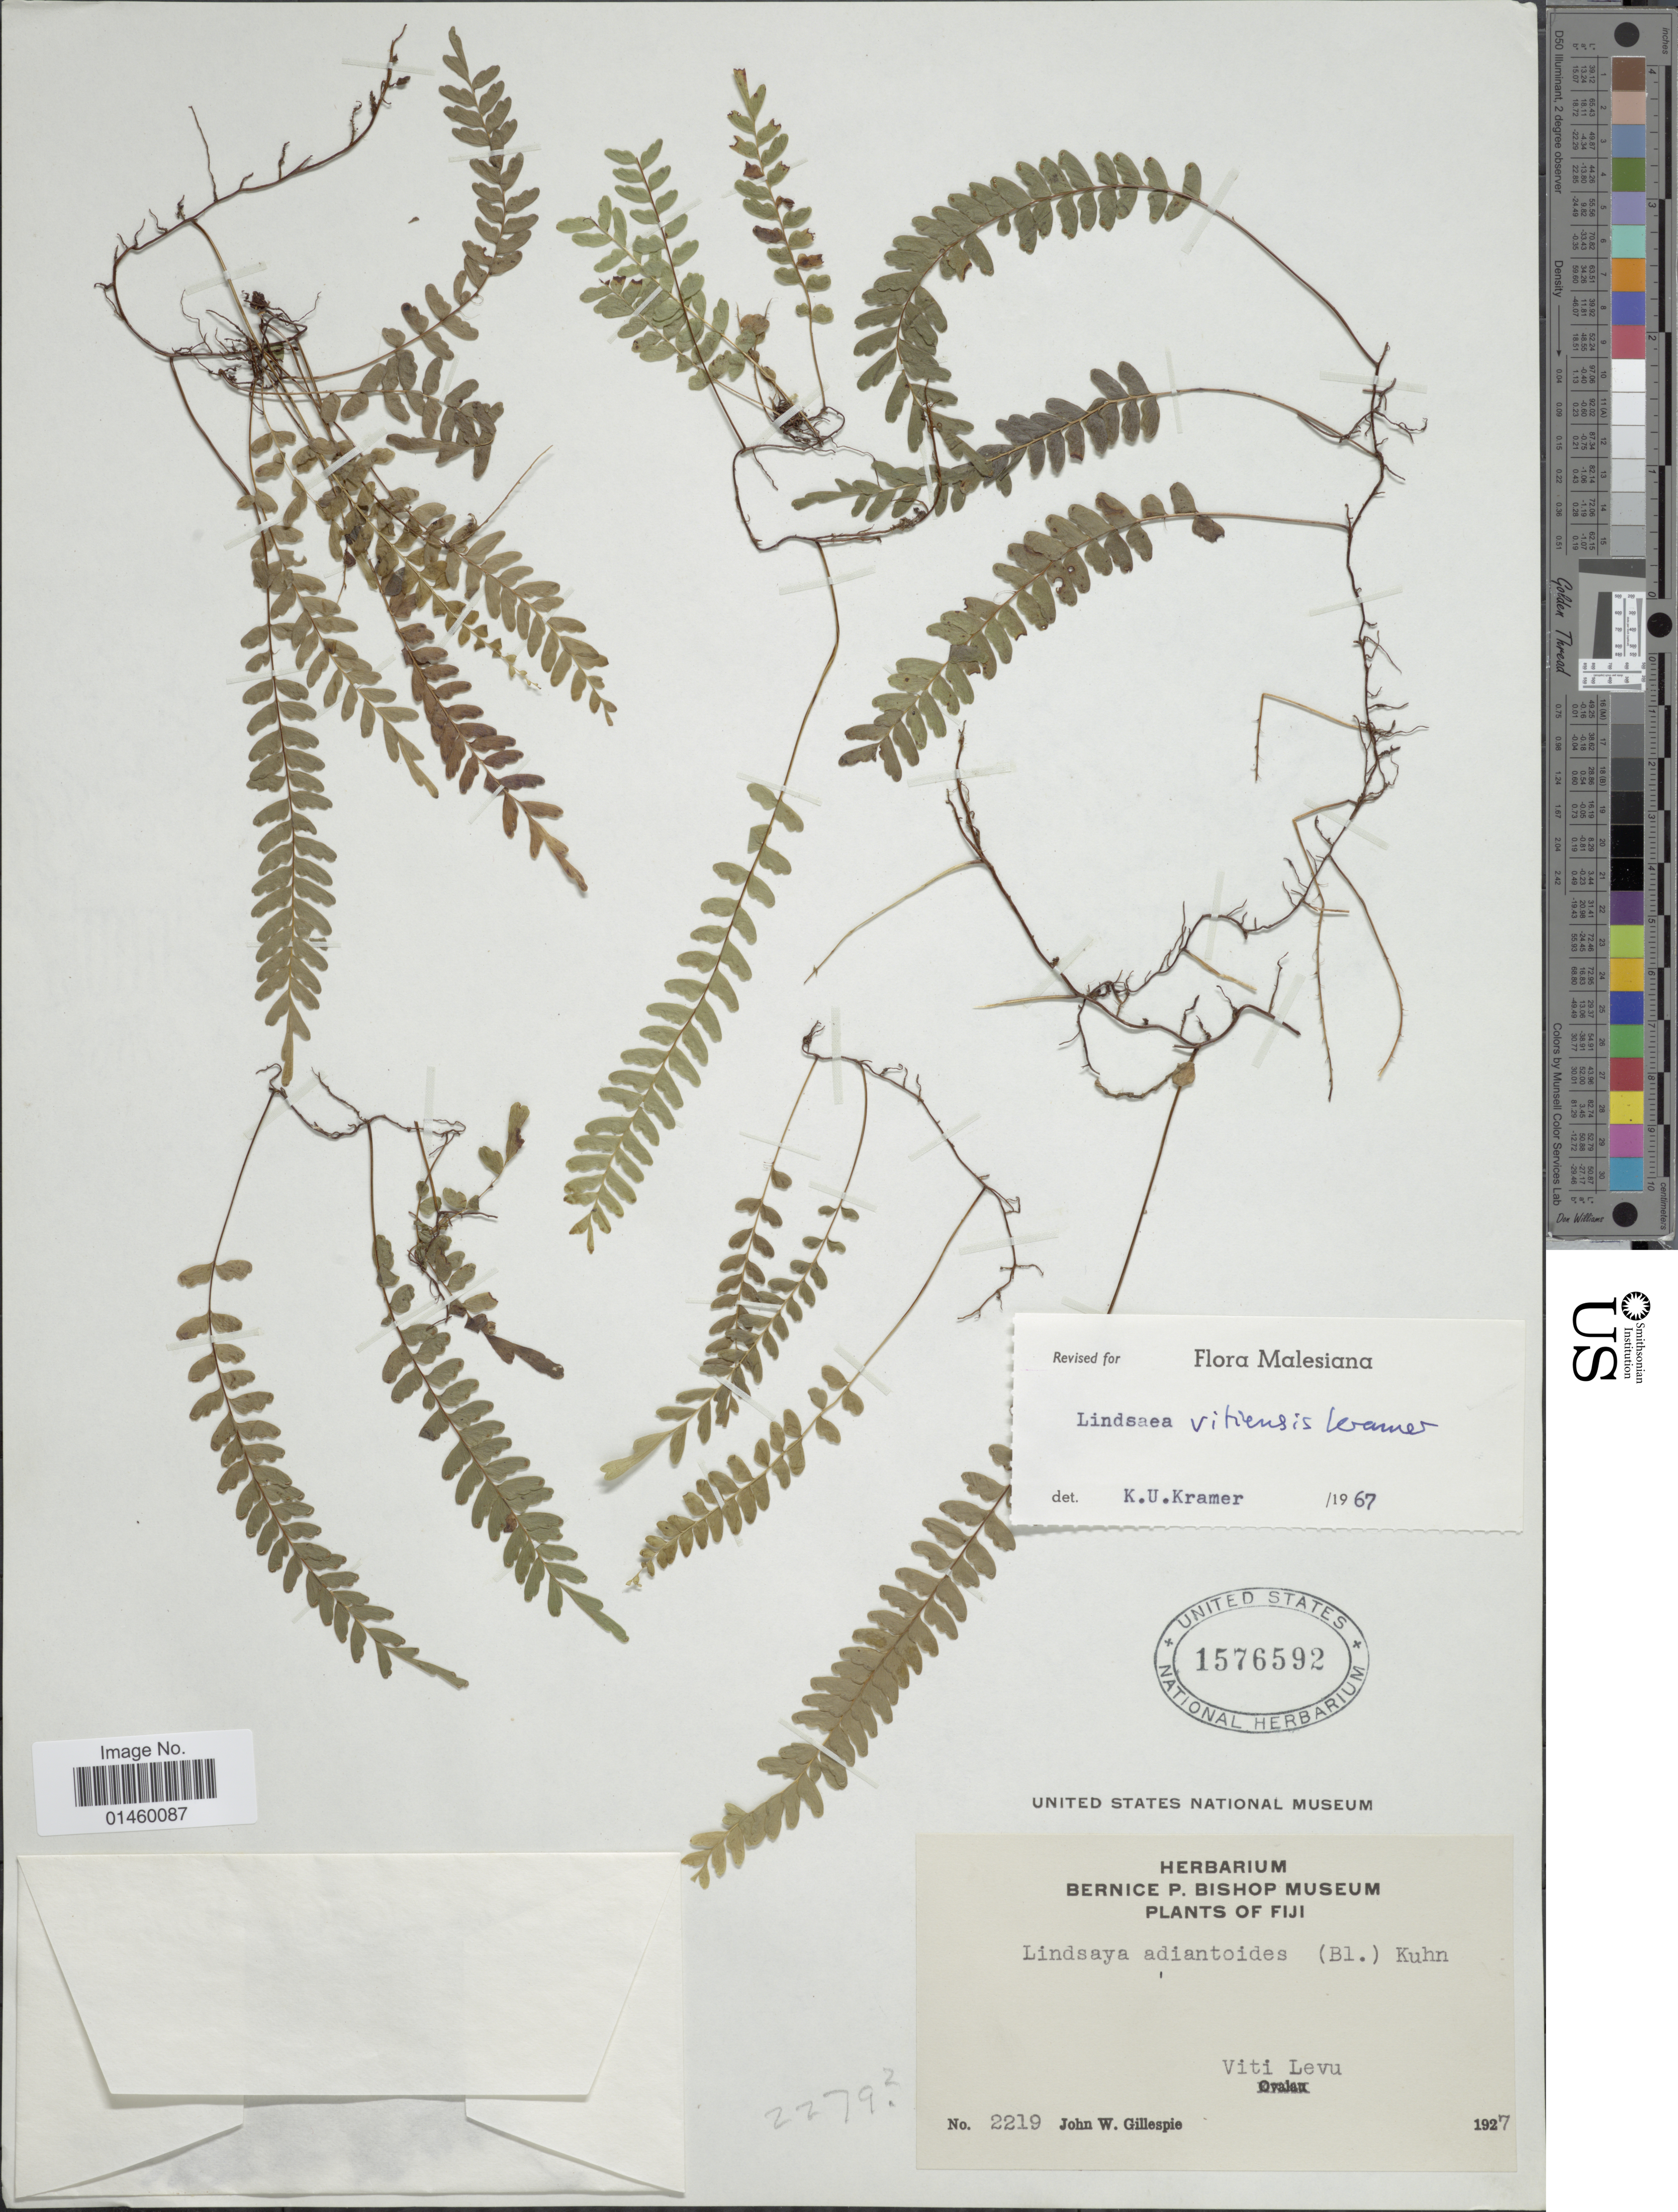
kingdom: Plantae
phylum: Tracheophyta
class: Polypodiopsida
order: Polypodiales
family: Lindsaeaceae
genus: Lindsaea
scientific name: Lindsaea vitiensis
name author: K.U. Kramer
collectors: J. W. Gillespie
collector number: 2219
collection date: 1927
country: Fiji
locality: Viti Levu.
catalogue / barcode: US 1576592